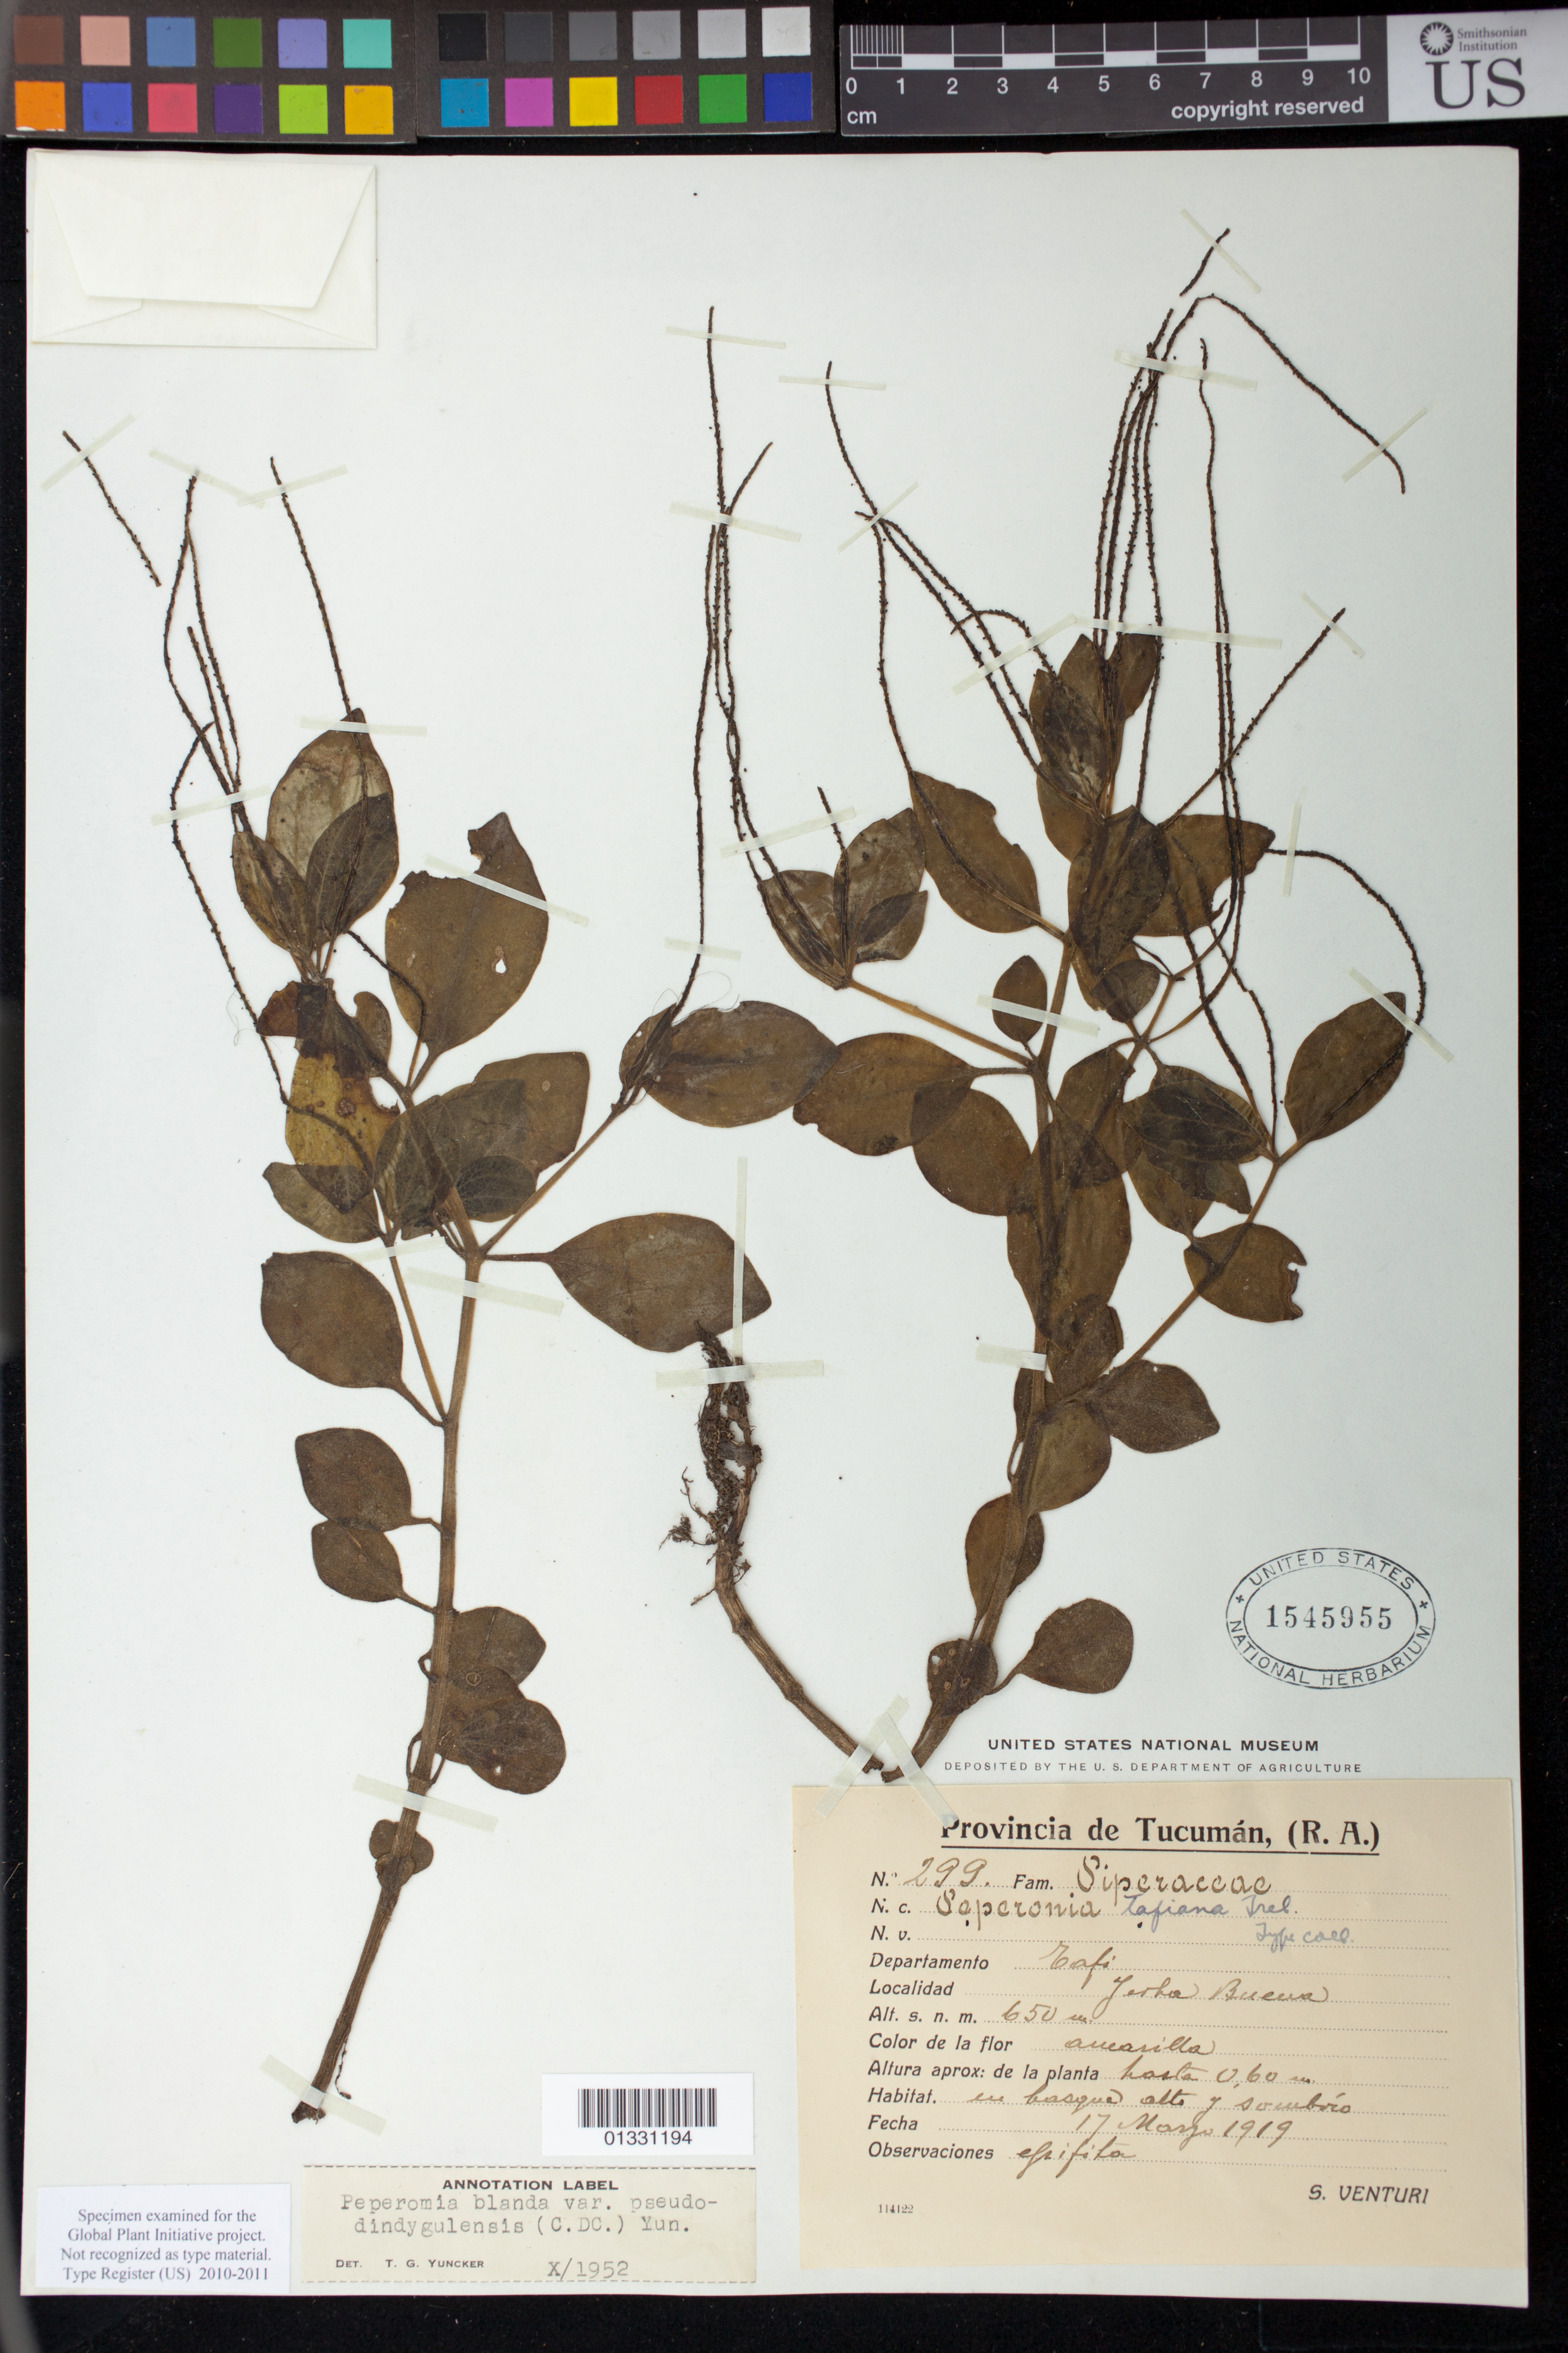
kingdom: Plantae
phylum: Tracheophyta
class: Magnoliopsida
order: Piperales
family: Piperaceae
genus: Peperomia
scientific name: Peperomia blanda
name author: (Jacq.) Kunth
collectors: S. Venturi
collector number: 299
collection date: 1919-05-17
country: Argentina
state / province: Tucumán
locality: Yerba Buena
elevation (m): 650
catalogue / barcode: US 1545955